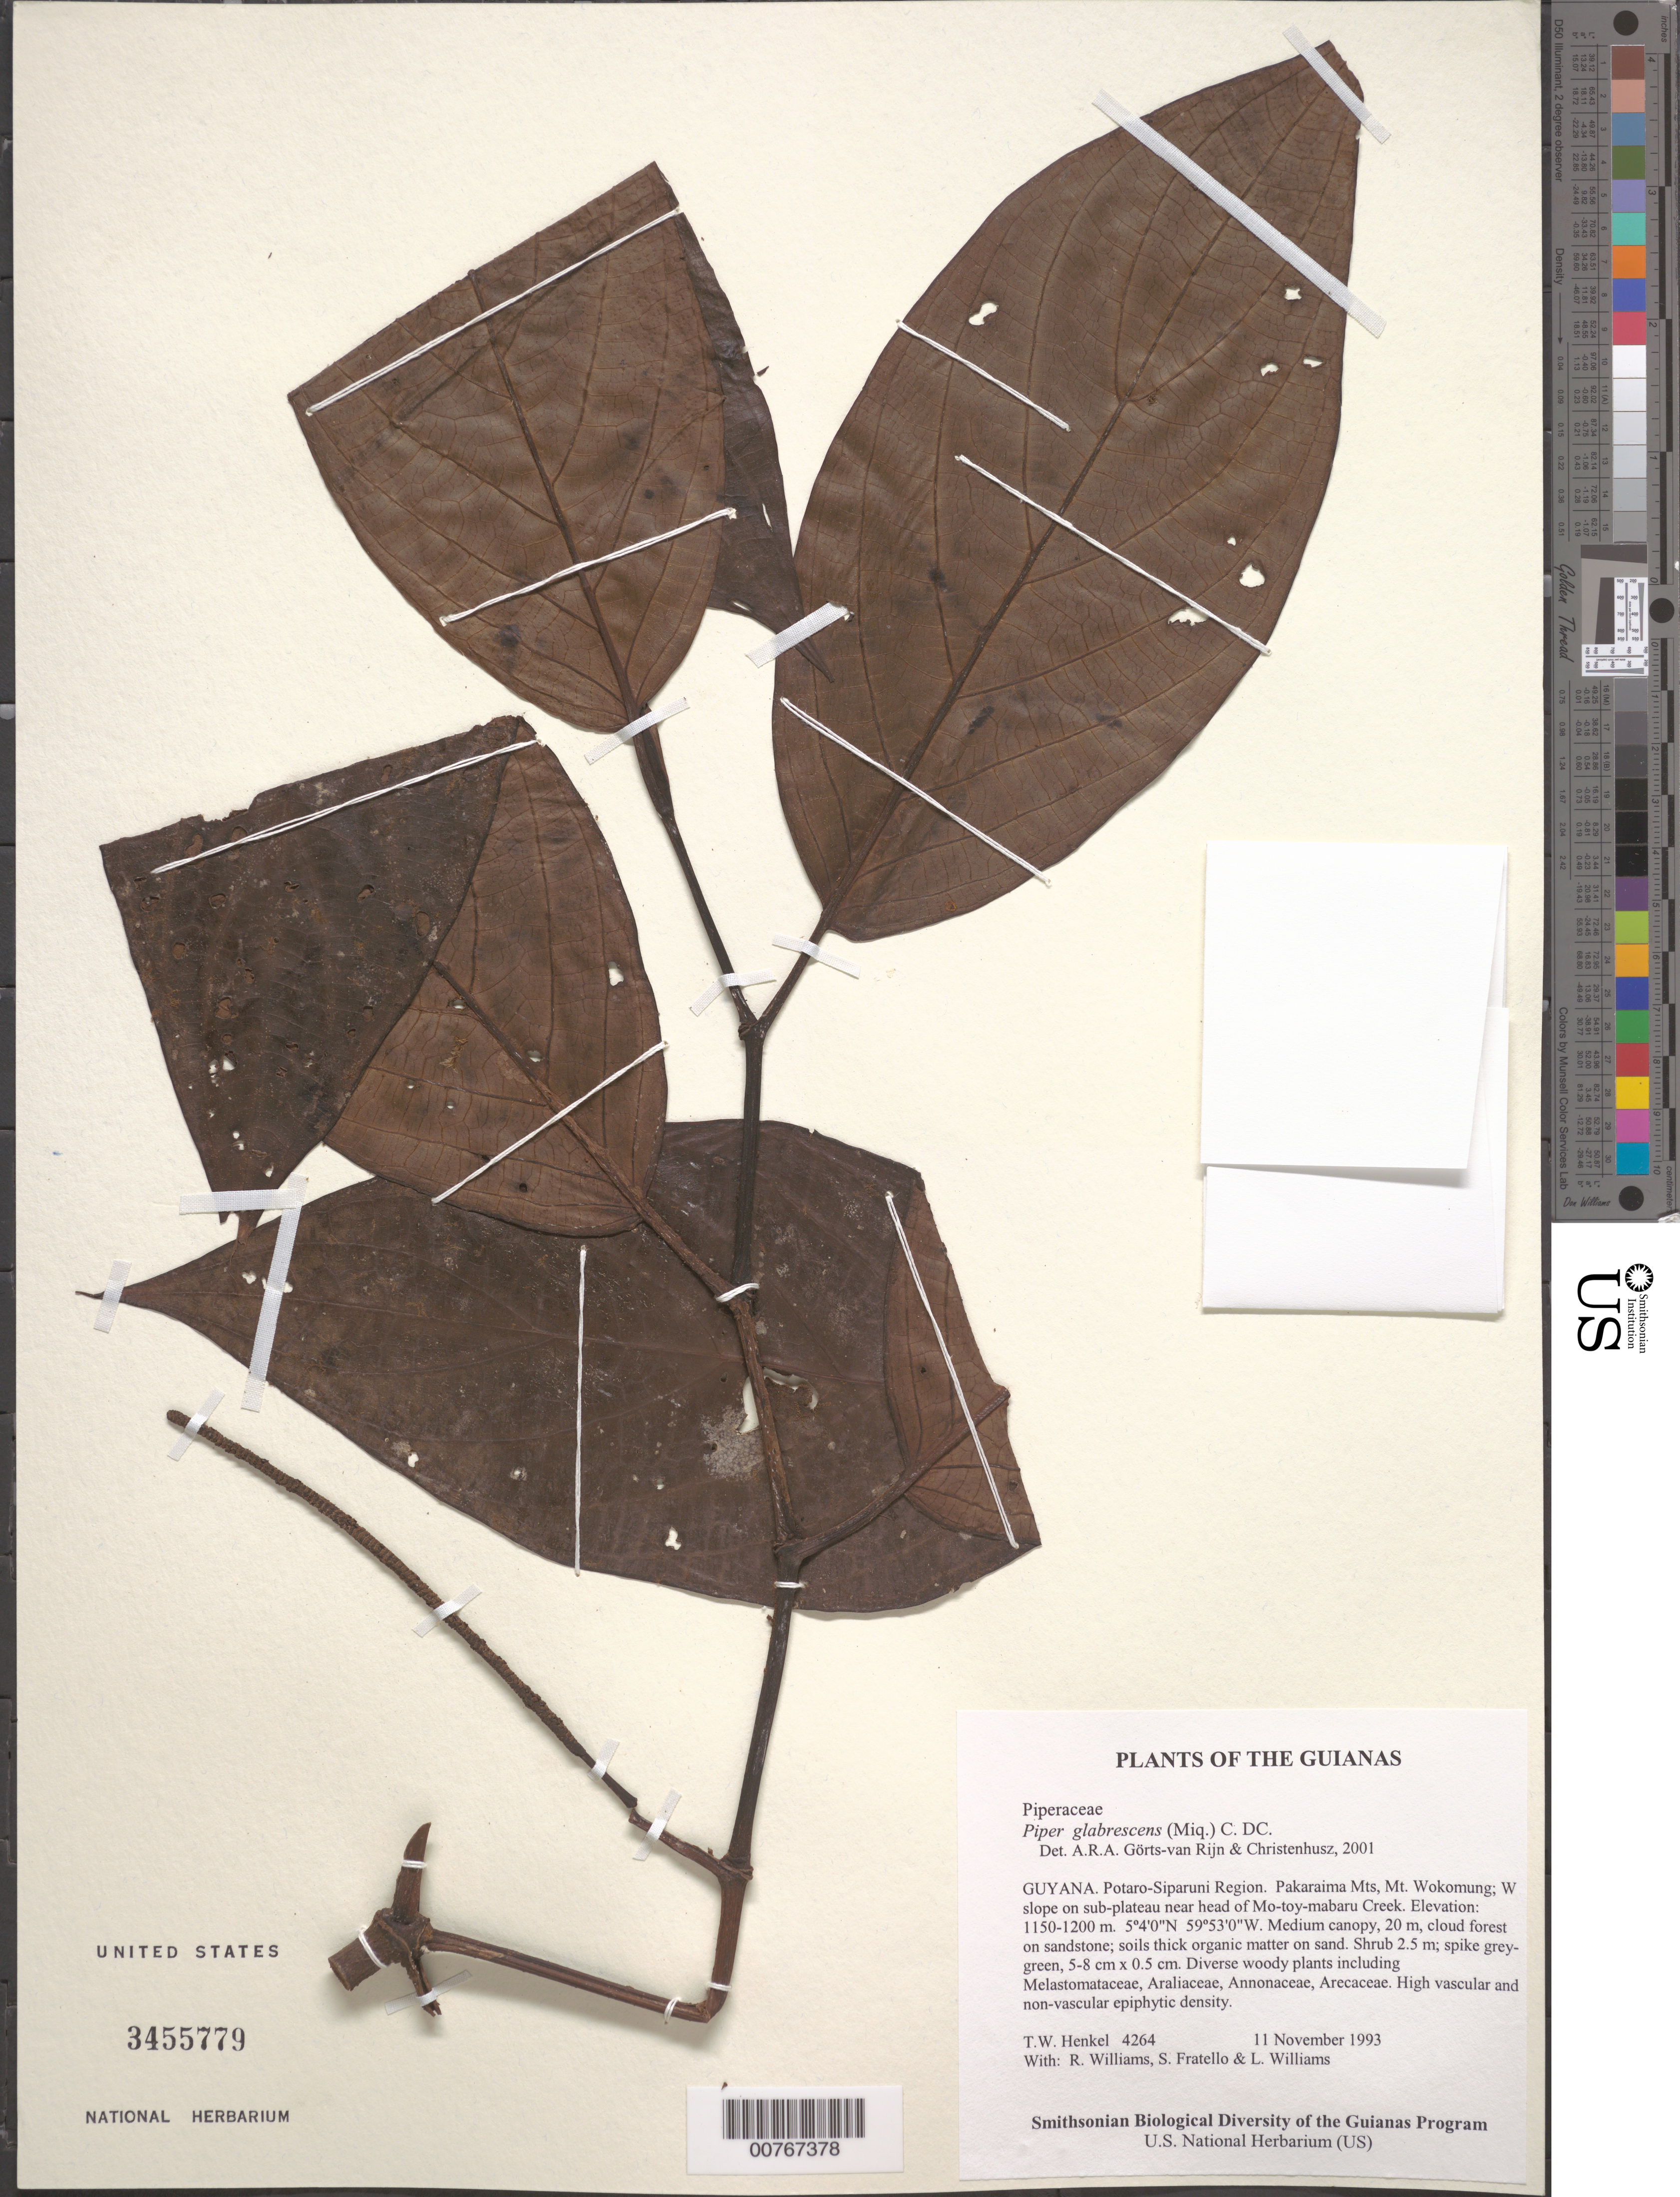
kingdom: Plantae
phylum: Tracheophyta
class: Magnoliopsida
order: Piperales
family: Piperaceae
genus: Piper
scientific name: Piper glabrescens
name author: (Miq.) C. DC.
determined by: Görts-van Rijn, A. R.; Christenhusz, M. J.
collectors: T. Henkel, R. Williams, S. Fratello & L. Williams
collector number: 4264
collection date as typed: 11 November 1993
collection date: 1993-11-11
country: Guyana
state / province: Potaro-Siparuni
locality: Pakaraima Mts, Mt. Wokomung; W slope on sub-plateau near head of Mo-toy-mabaru Creek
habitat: Medium canopy, 20 m, cloud forest on sandstone; soils thick organic matter on sand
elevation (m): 1150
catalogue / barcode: US 3455779